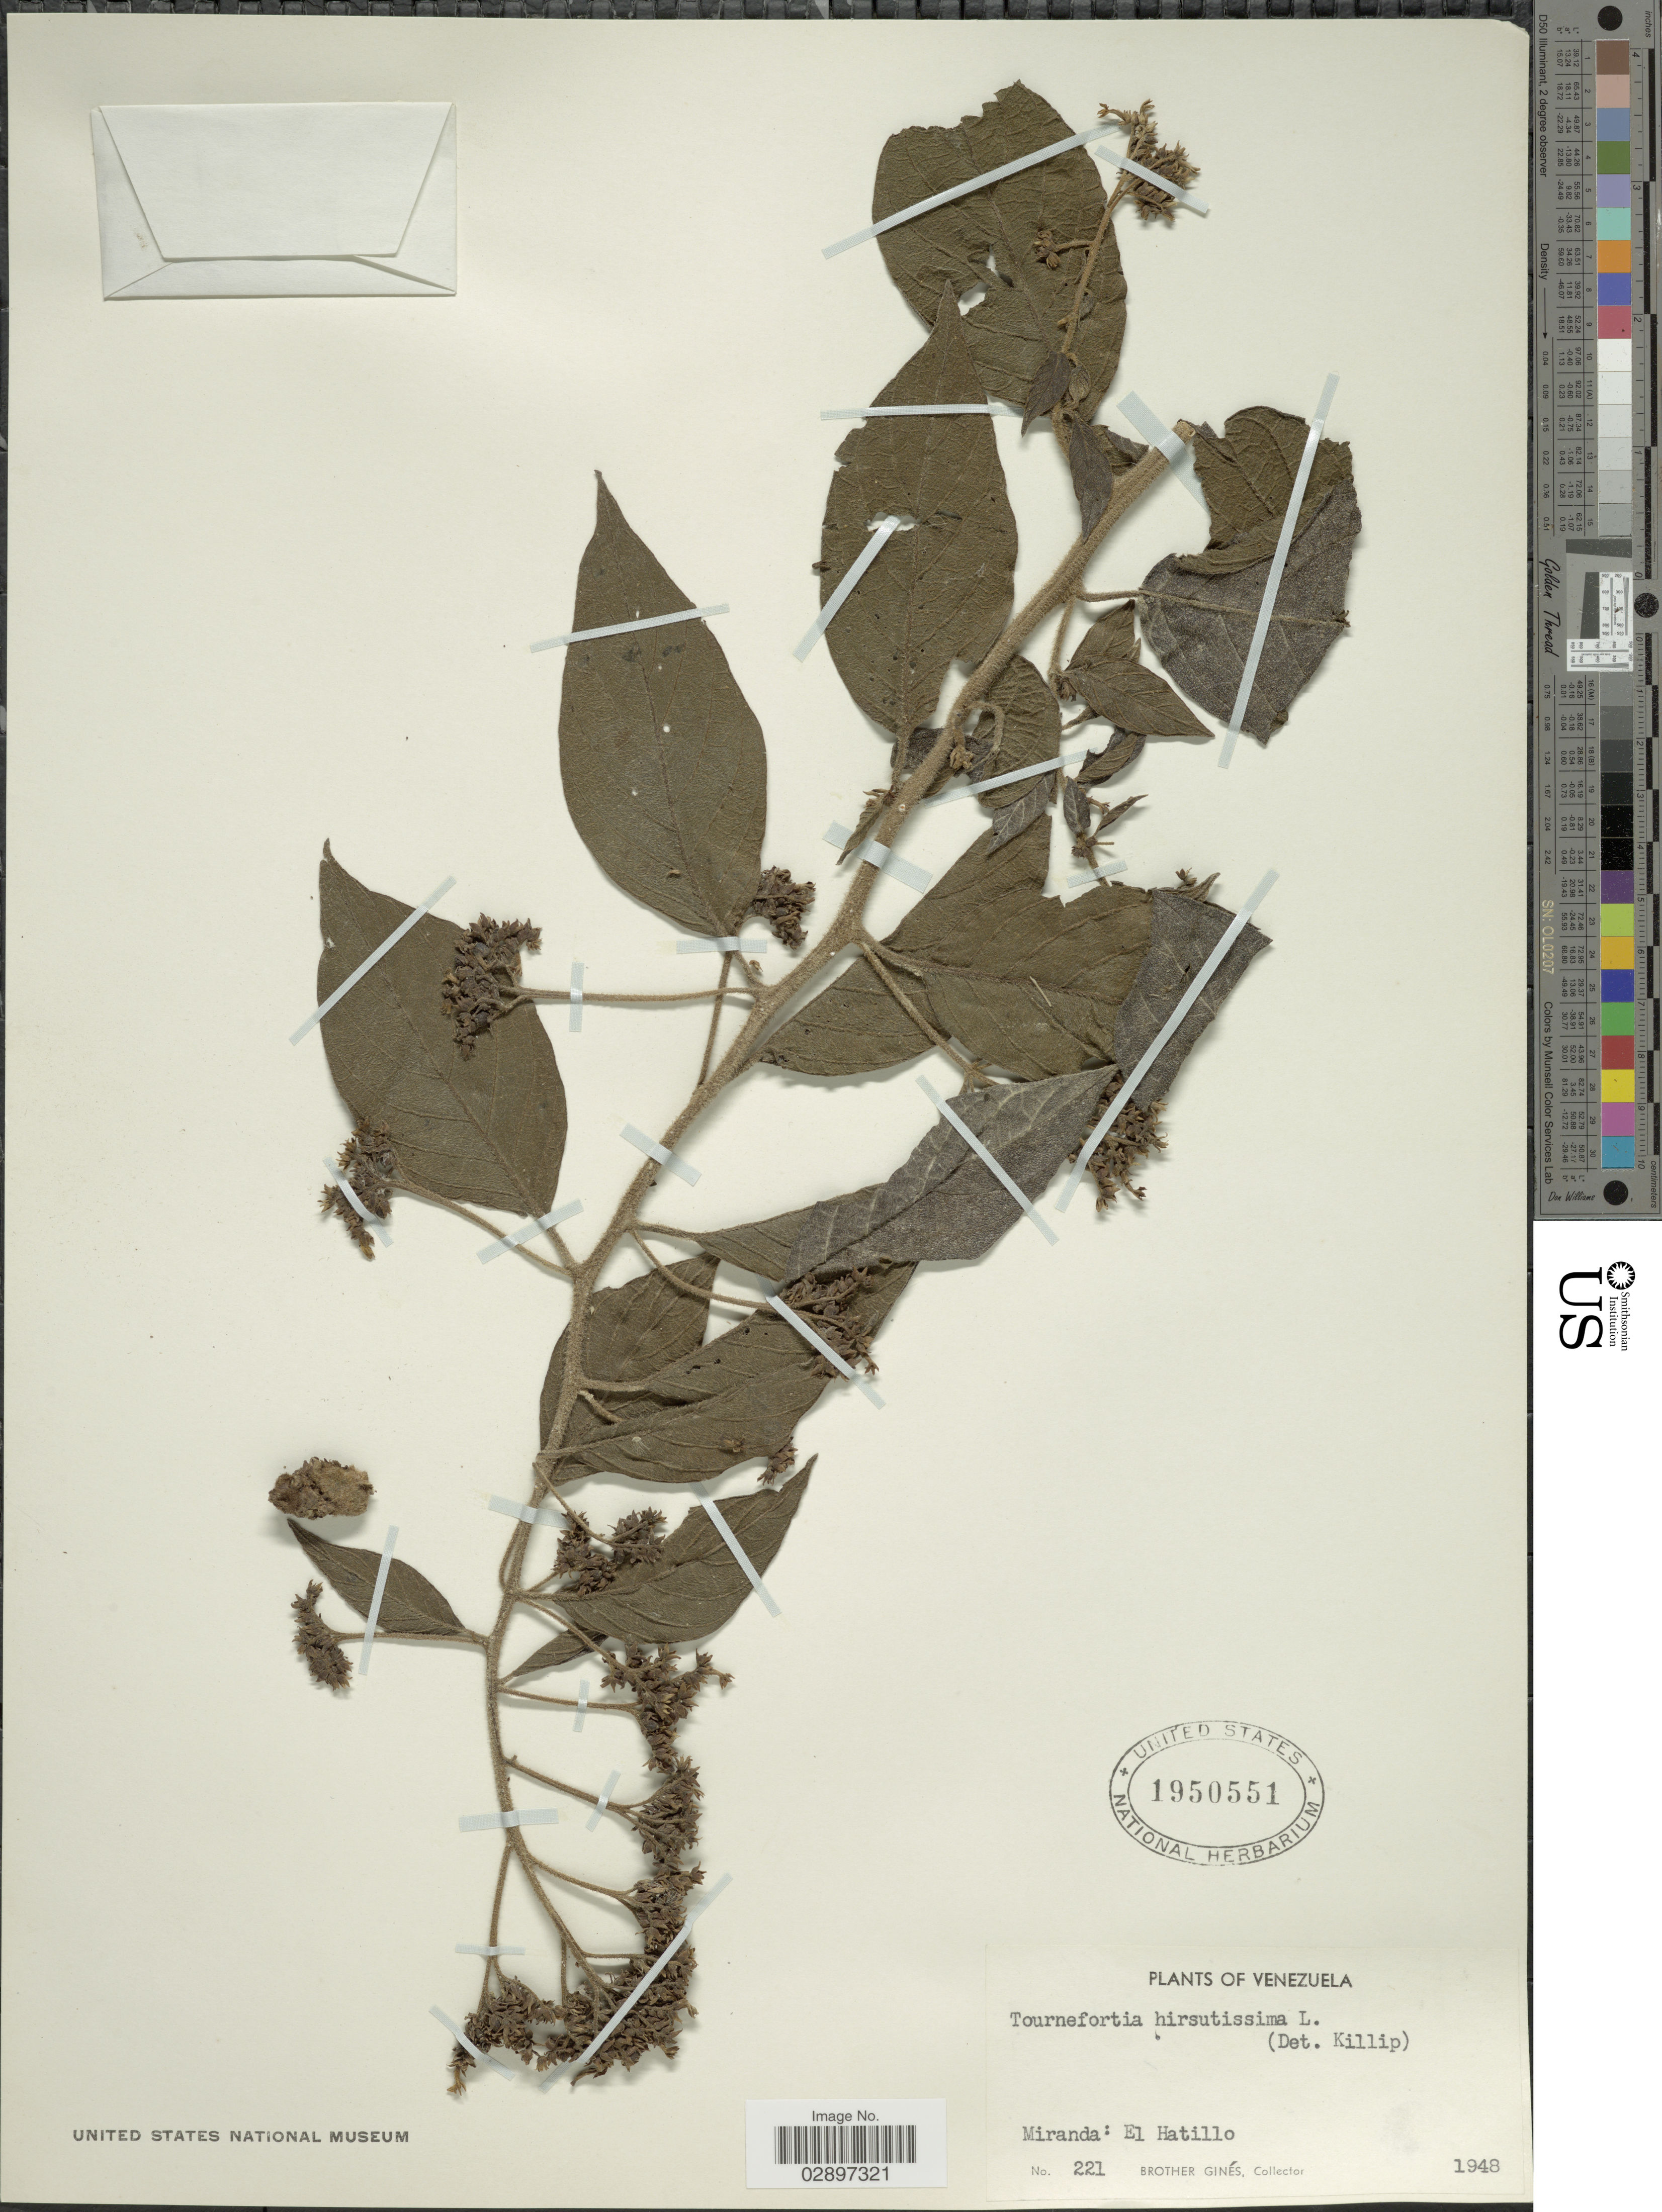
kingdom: Plantae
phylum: Tracheophyta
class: Magnoliopsida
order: Boraginales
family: Heliotropiaceae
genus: Tournefortia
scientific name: Tournefortia hirsutissima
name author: L.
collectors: Bro. Gines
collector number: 221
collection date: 1948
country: Venezuela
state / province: Miranda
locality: Miranda: El Hatillo.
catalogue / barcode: US 1950551